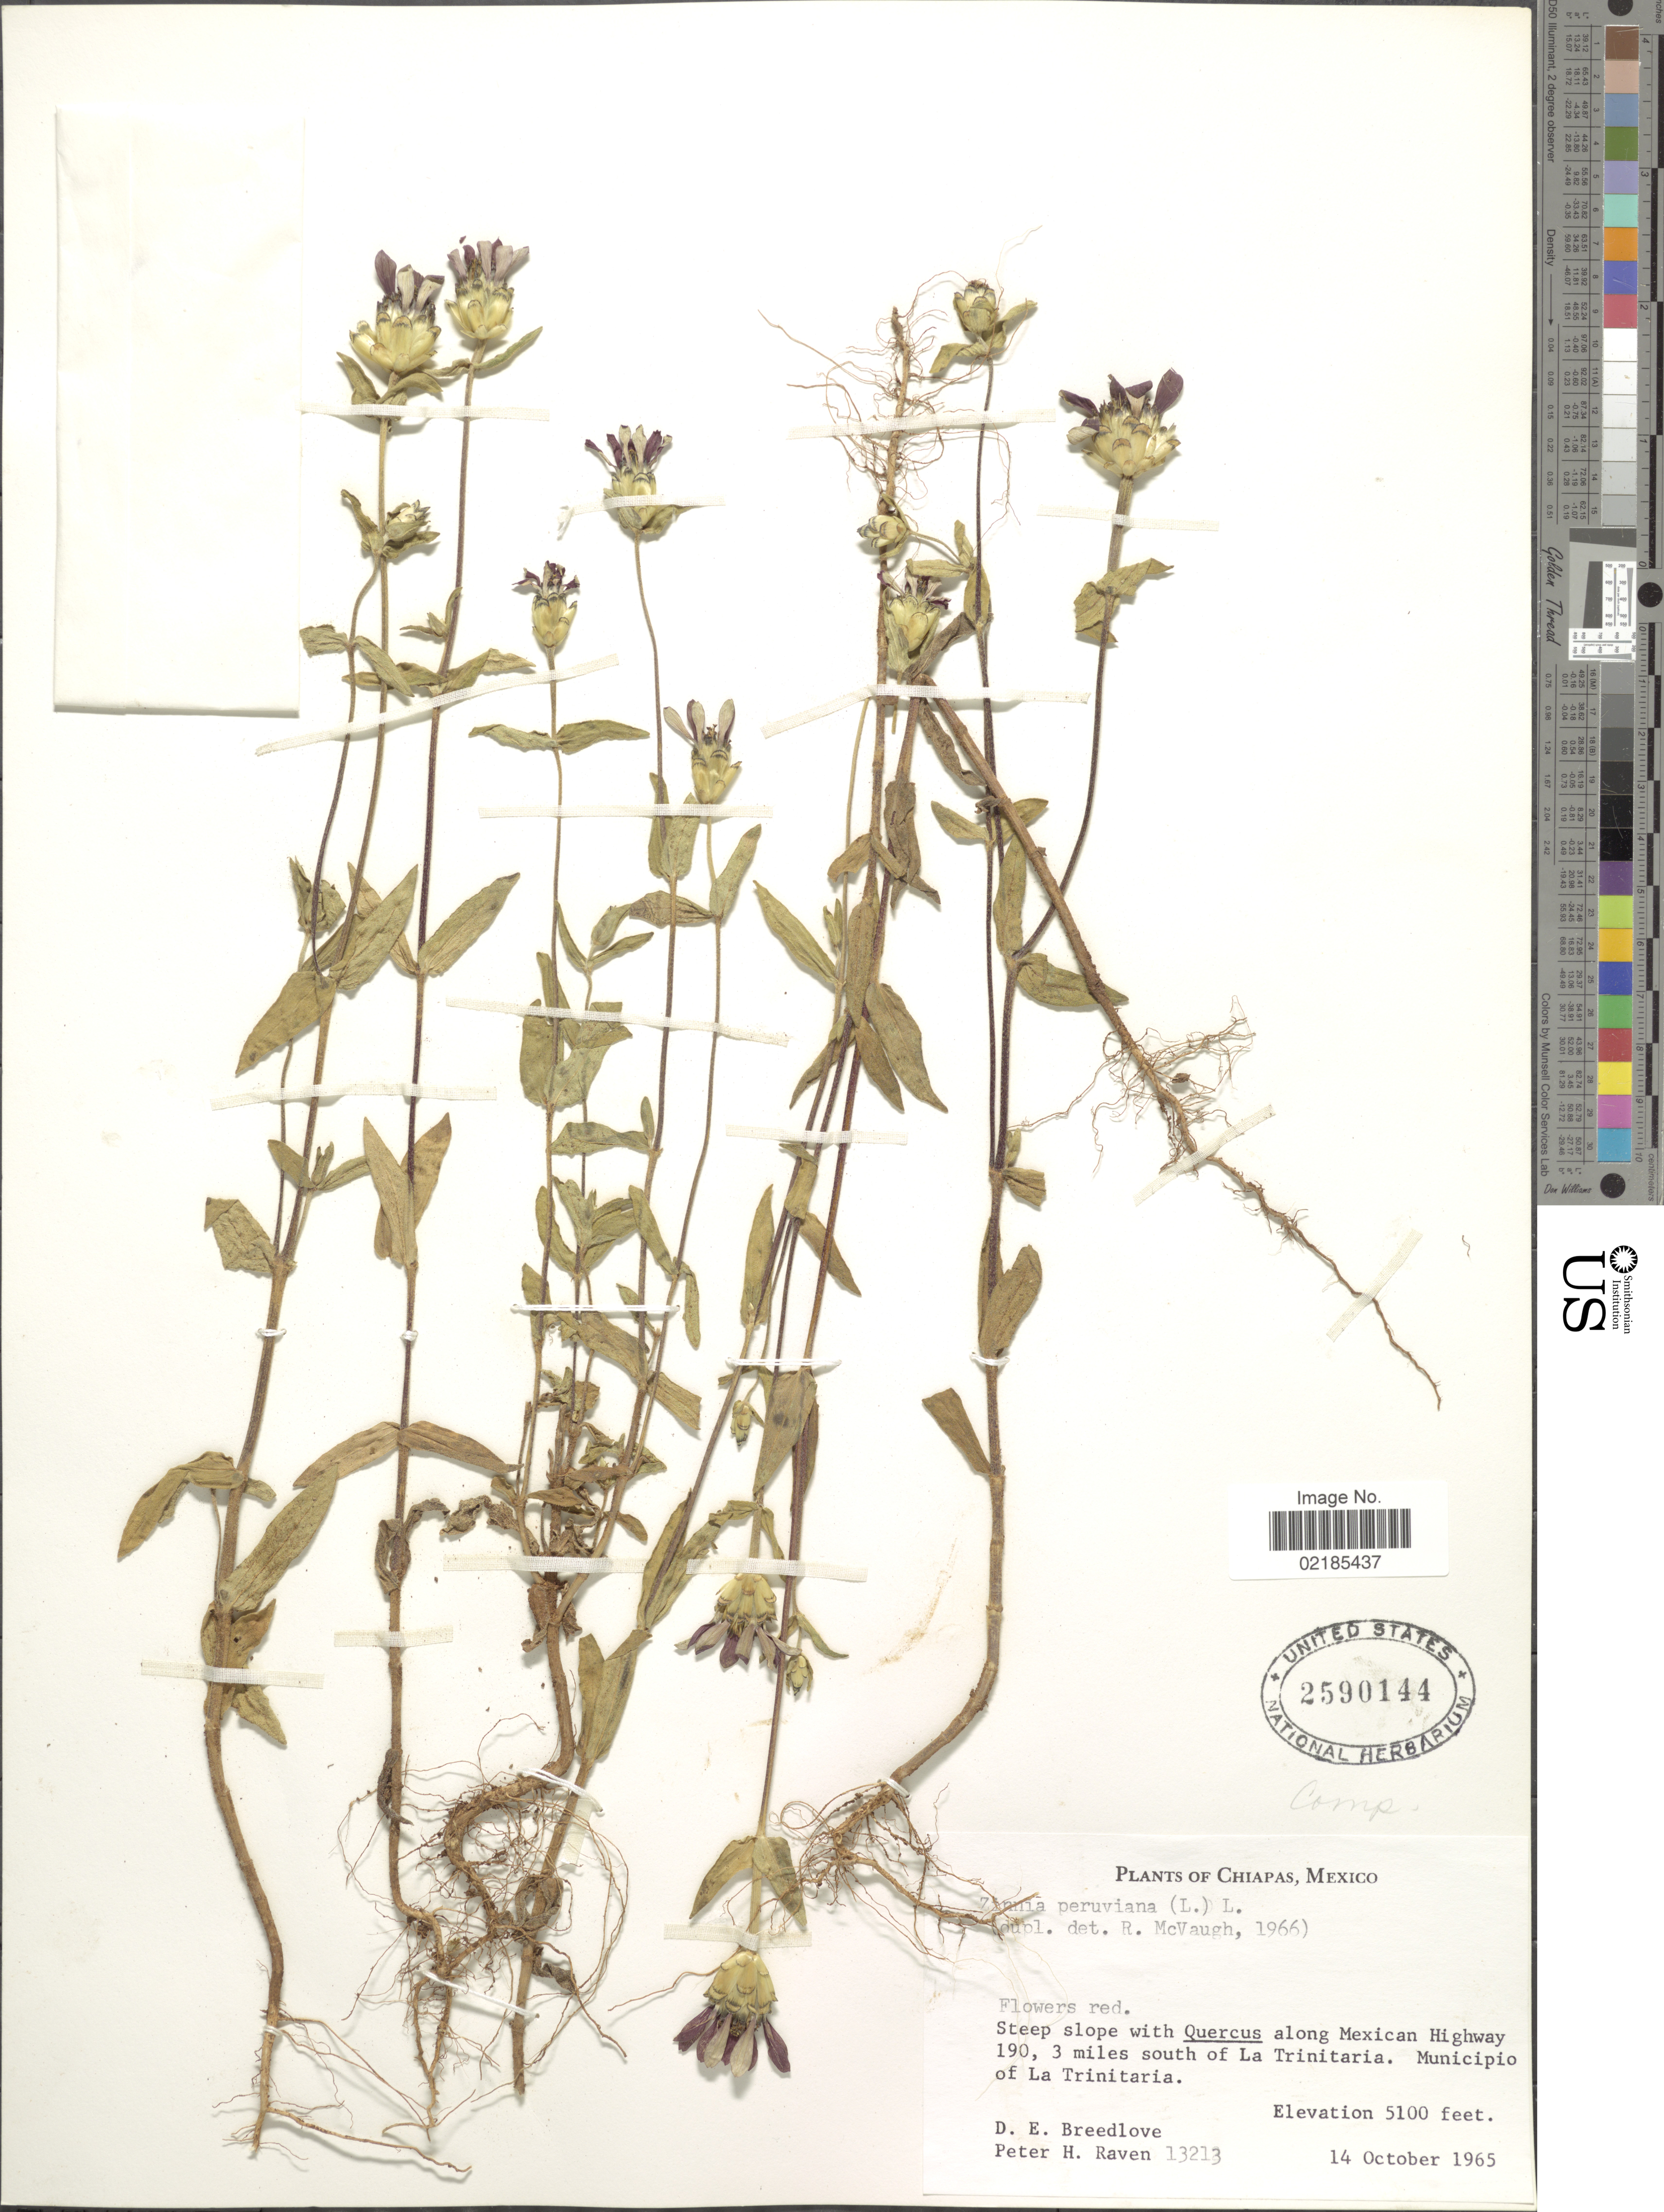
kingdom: Plantae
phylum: Tracheophyta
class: Magnoliopsida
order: Asterales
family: Asteraceae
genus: Zinnia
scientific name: Zinnia peruviana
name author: (L.) L.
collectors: D. E. Breedlove & P. Raven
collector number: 13213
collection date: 1965-10-14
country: Mexico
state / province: Chiapas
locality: Along Mexican Highway 190, 3 miles south of La Trinitaria. Municipio of La Trinitaria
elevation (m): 1554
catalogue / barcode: US 2590144